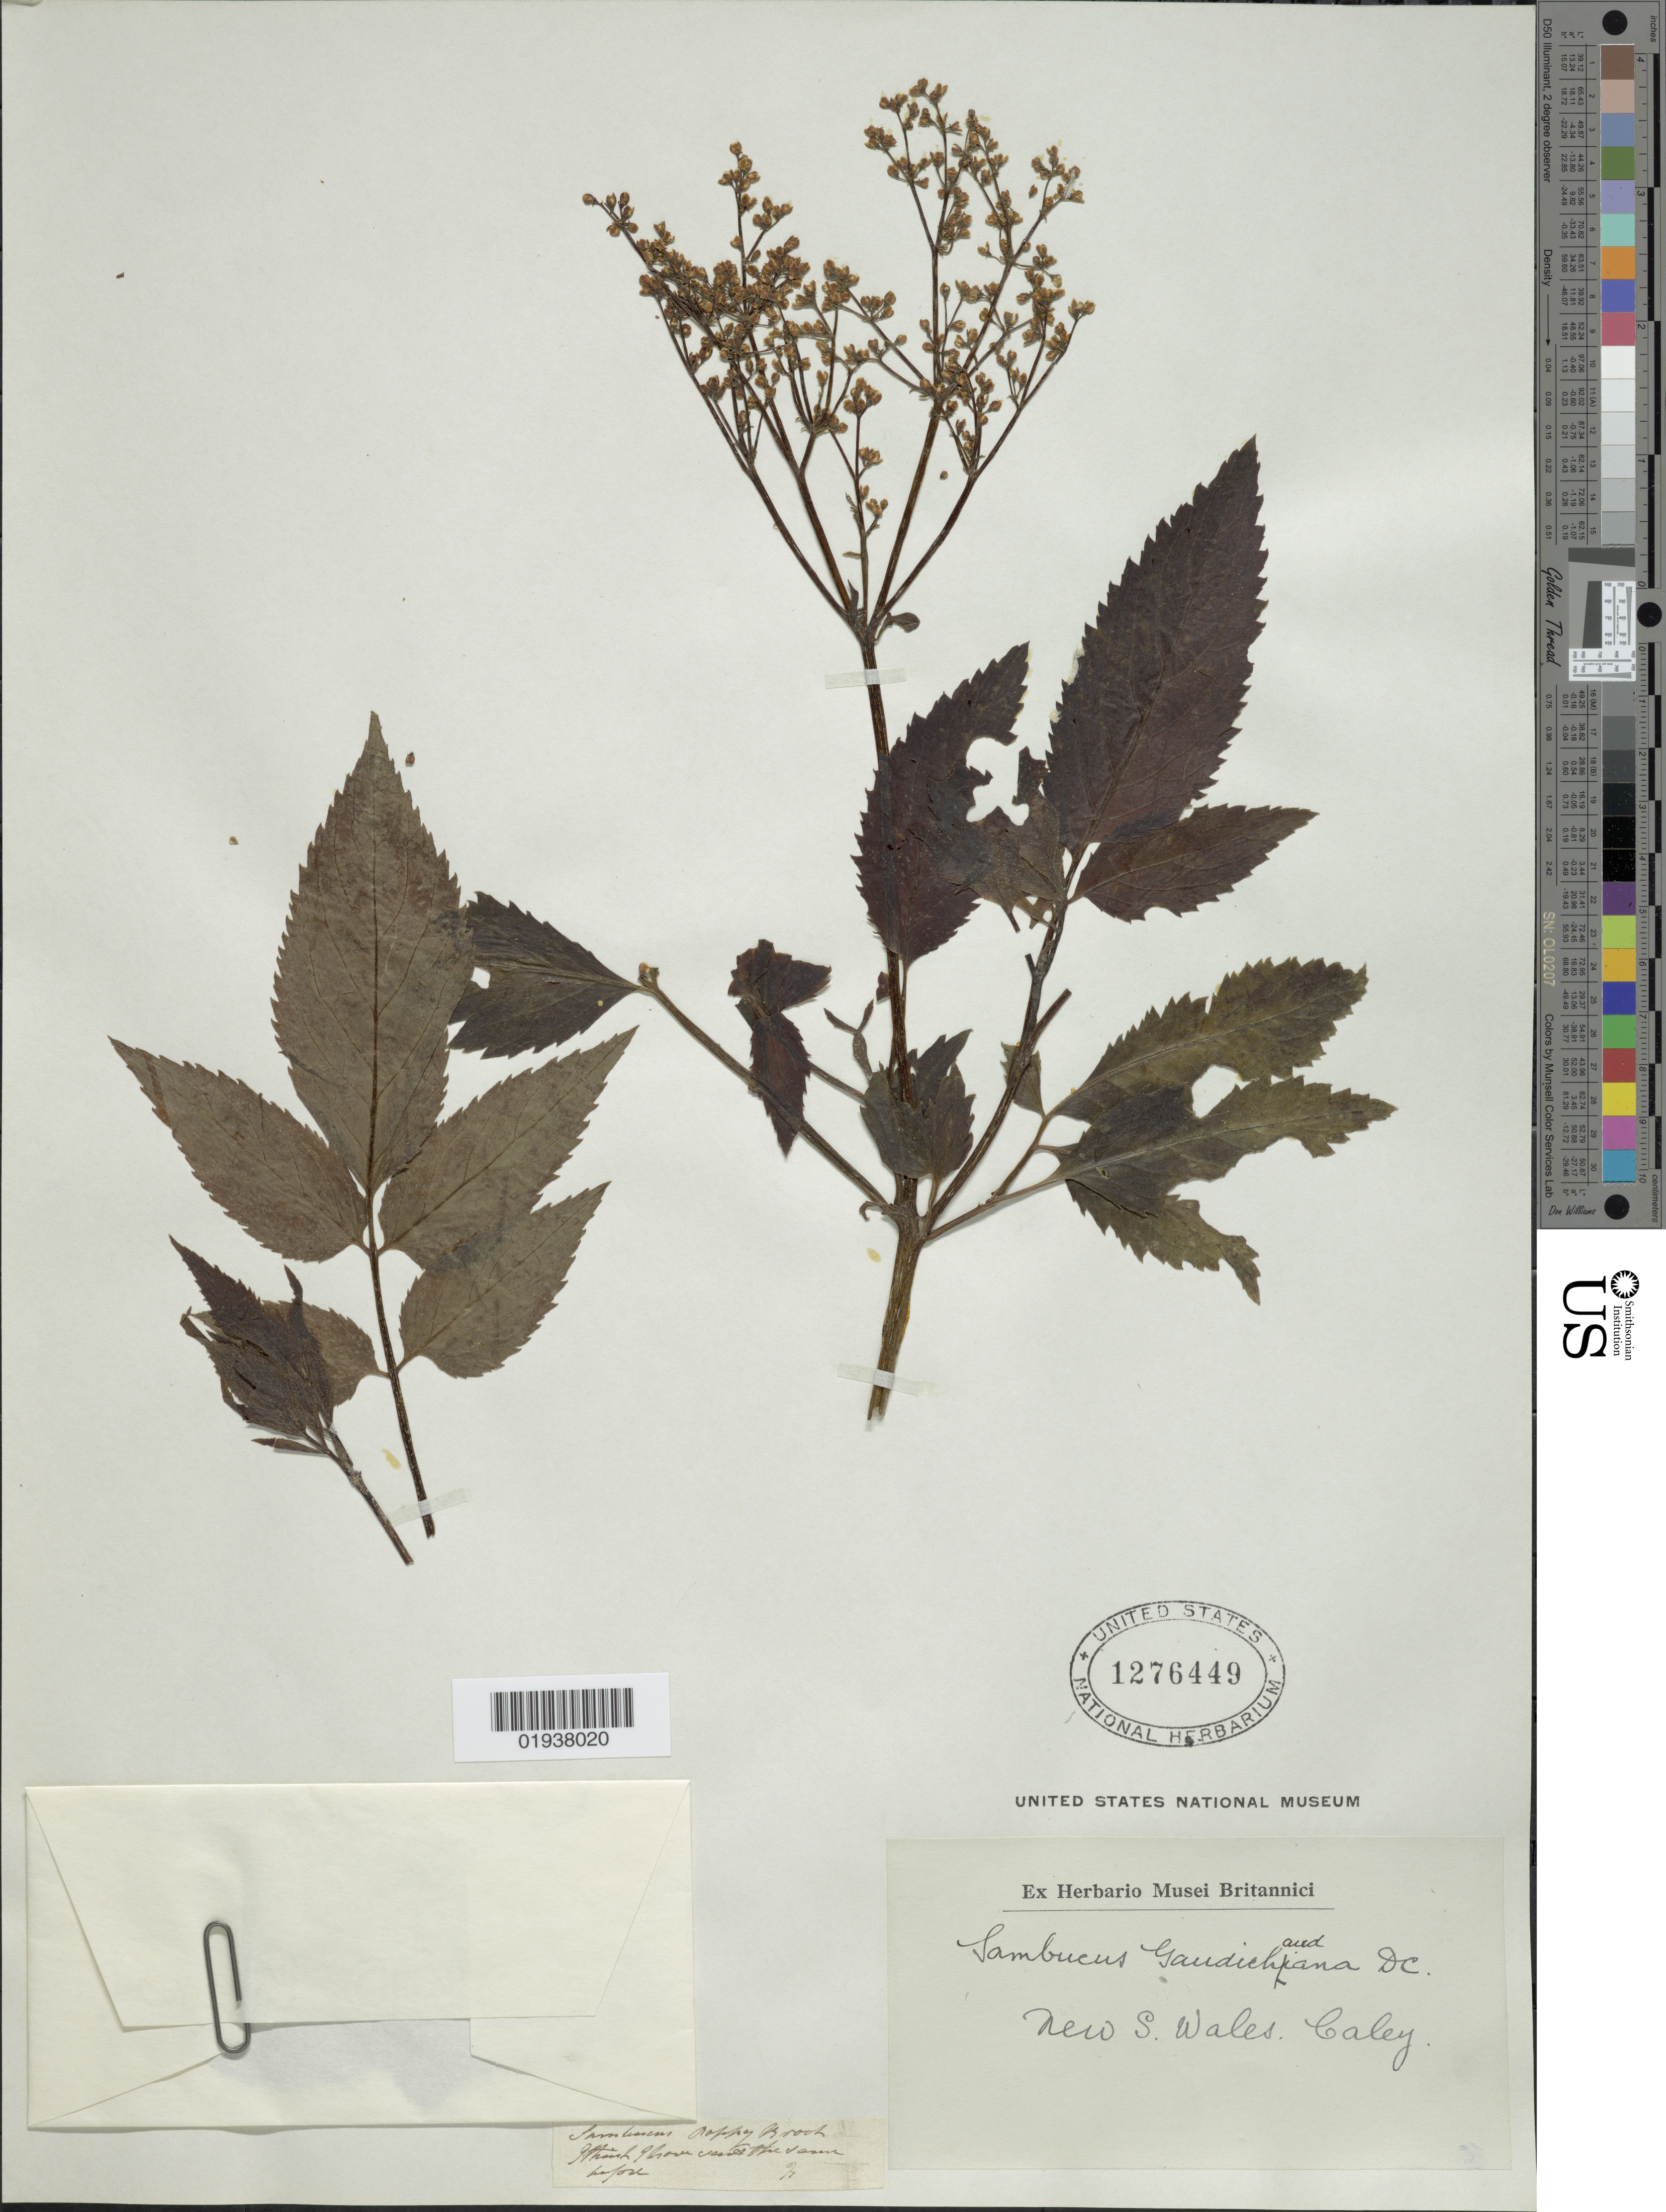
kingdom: Plantae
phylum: Tracheophyta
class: Magnoliopsida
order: Dipsacales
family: Viburnaceae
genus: Sambucus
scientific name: Sambucus gaudichaudiana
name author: DC.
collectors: -. Caley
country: Australia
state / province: New South Wales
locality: New S. Wales.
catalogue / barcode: US 1276449